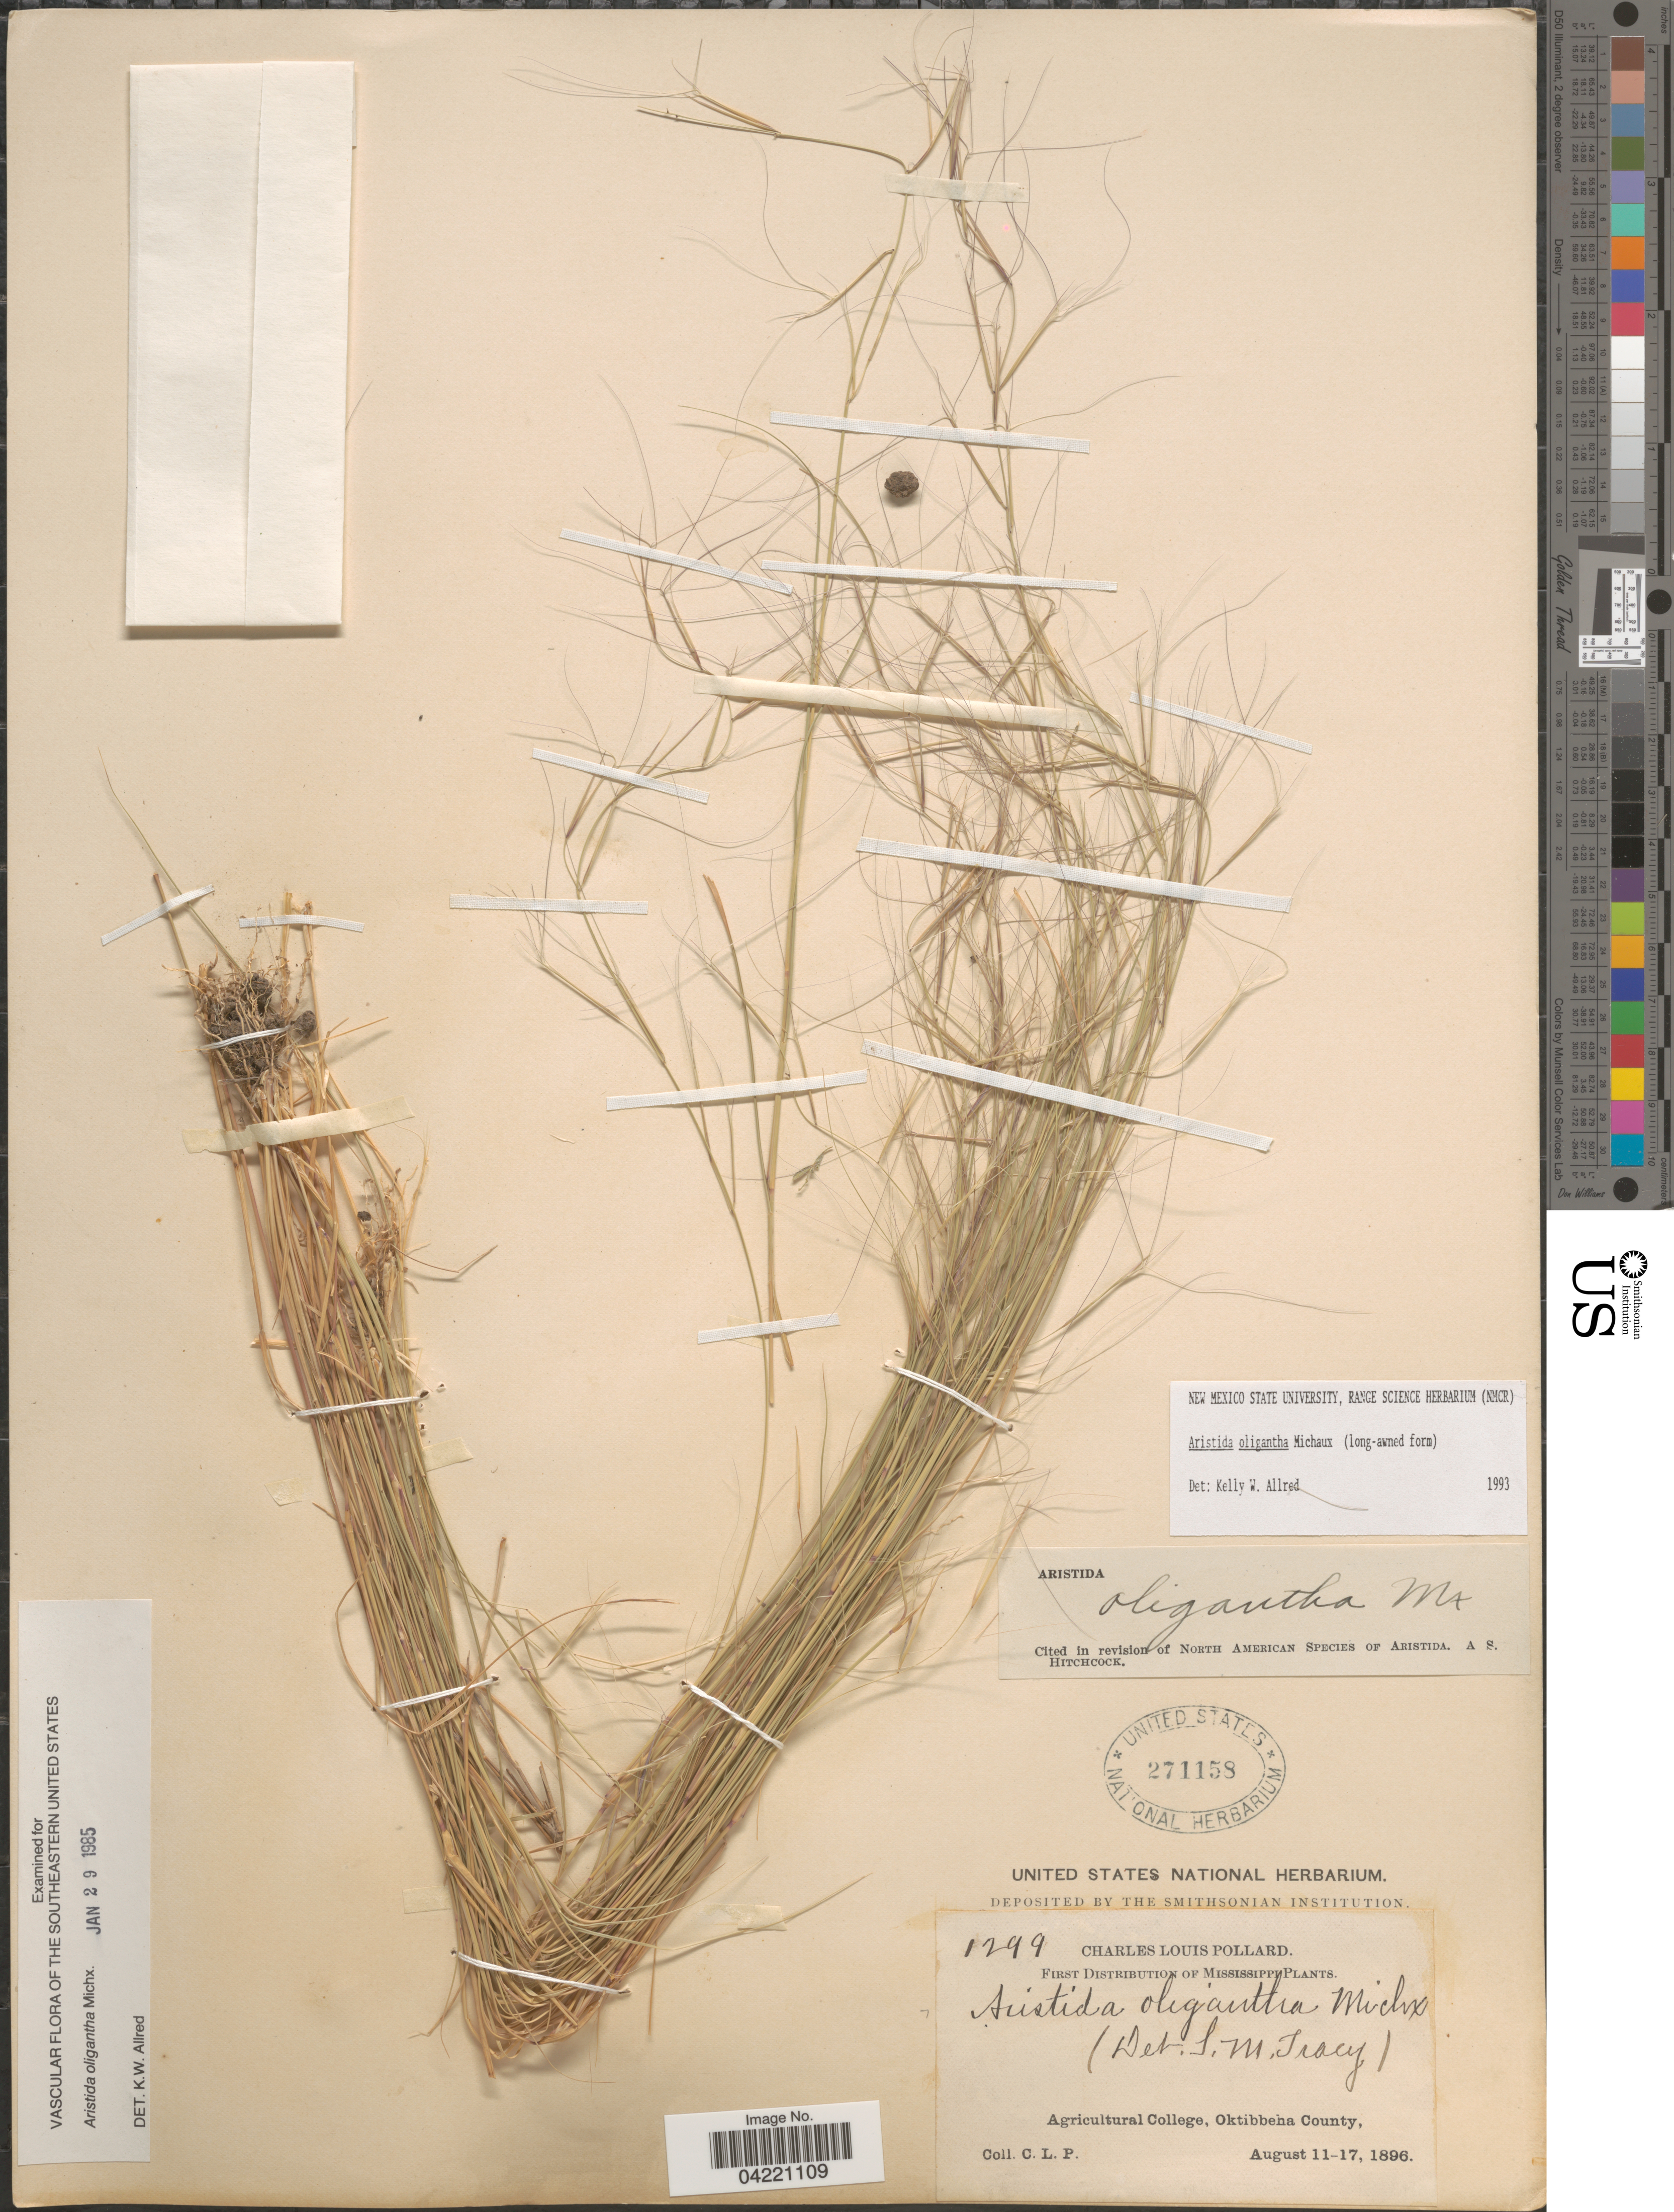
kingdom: Plantae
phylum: Tracheophyta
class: Liliopsida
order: Poales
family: Poaceae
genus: Aristida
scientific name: Aristida oligantha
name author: Michx.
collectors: C. L. Pollard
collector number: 1299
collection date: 1896-08-11/1896-08-17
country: United States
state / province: Mississippi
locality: Agricultural College, Oktibbeha County.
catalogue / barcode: US 271158